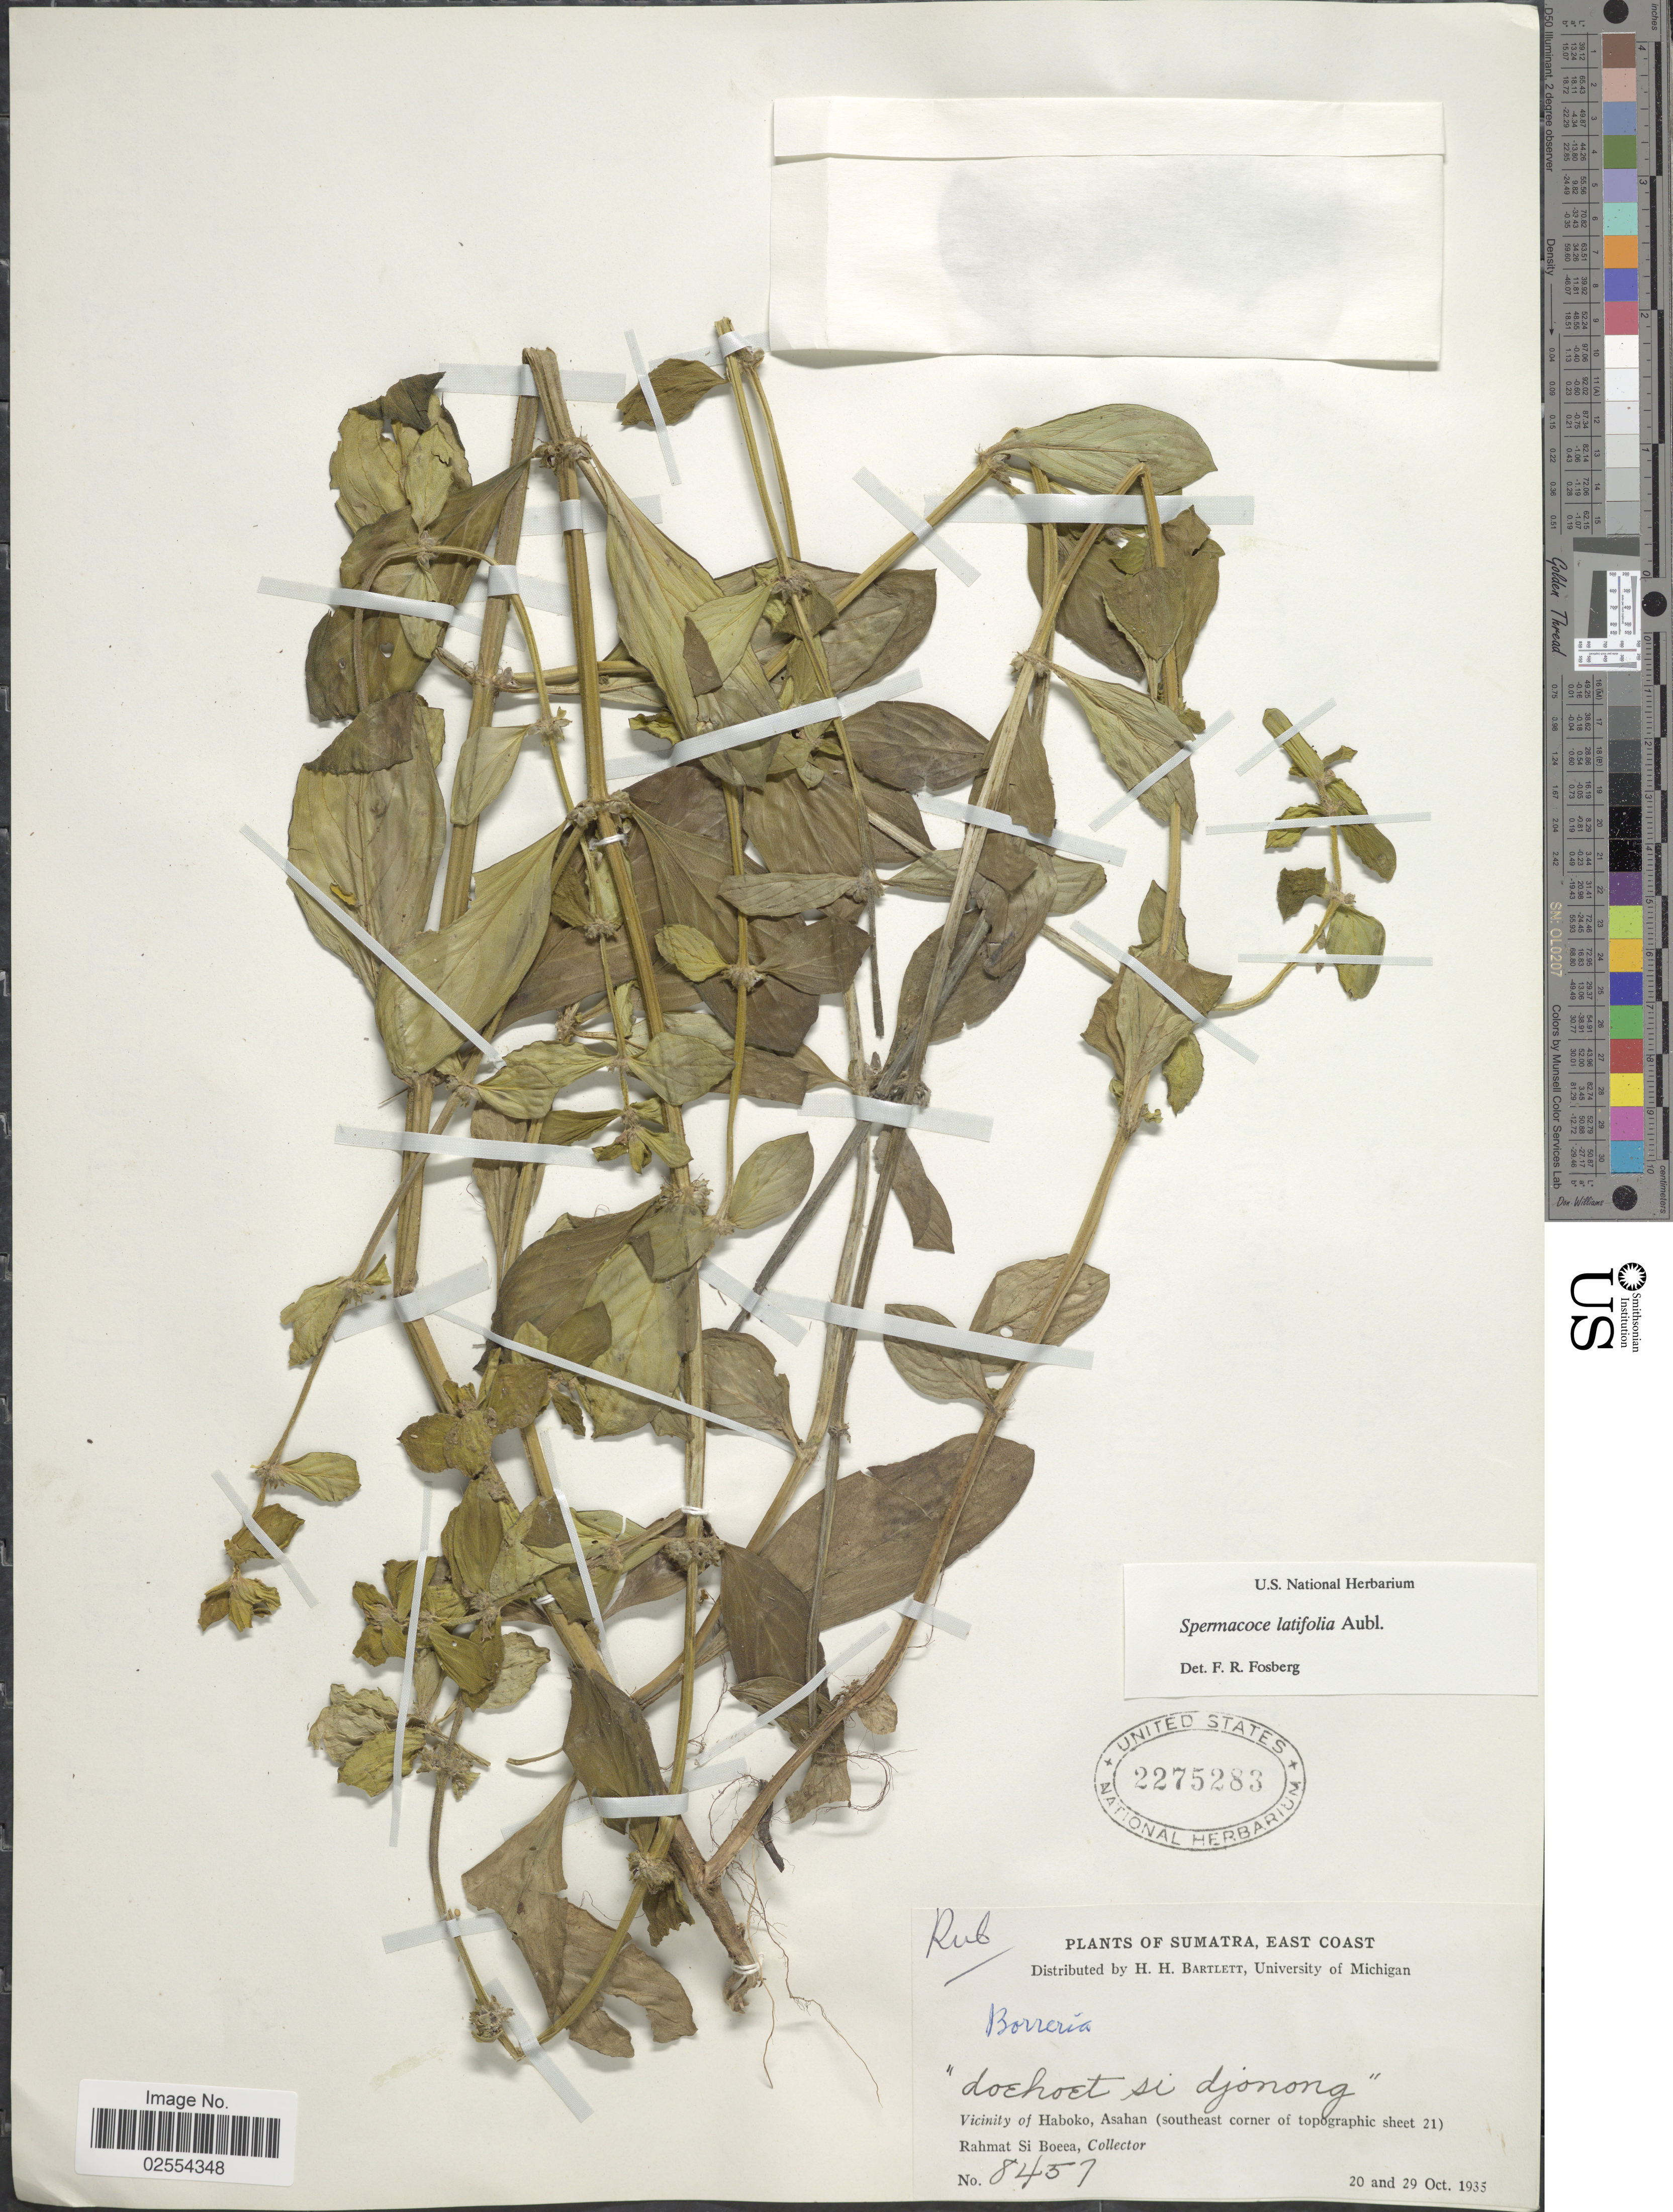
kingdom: Plantae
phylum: Tracheophyta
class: Magnoliopsida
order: Gentianales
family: Rubiaceae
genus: Spermacoce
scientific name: Spermacoce latifolia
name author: Aubl.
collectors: Rahmat Si Boeea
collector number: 8457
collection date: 1935-10-20/1935-10-29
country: Indonesia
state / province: Sumatra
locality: East Coast 'doehoet si djonong', Vicinity of Haboko, Asahan (southeast corner of topographic sheet 21)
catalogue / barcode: US 2275283